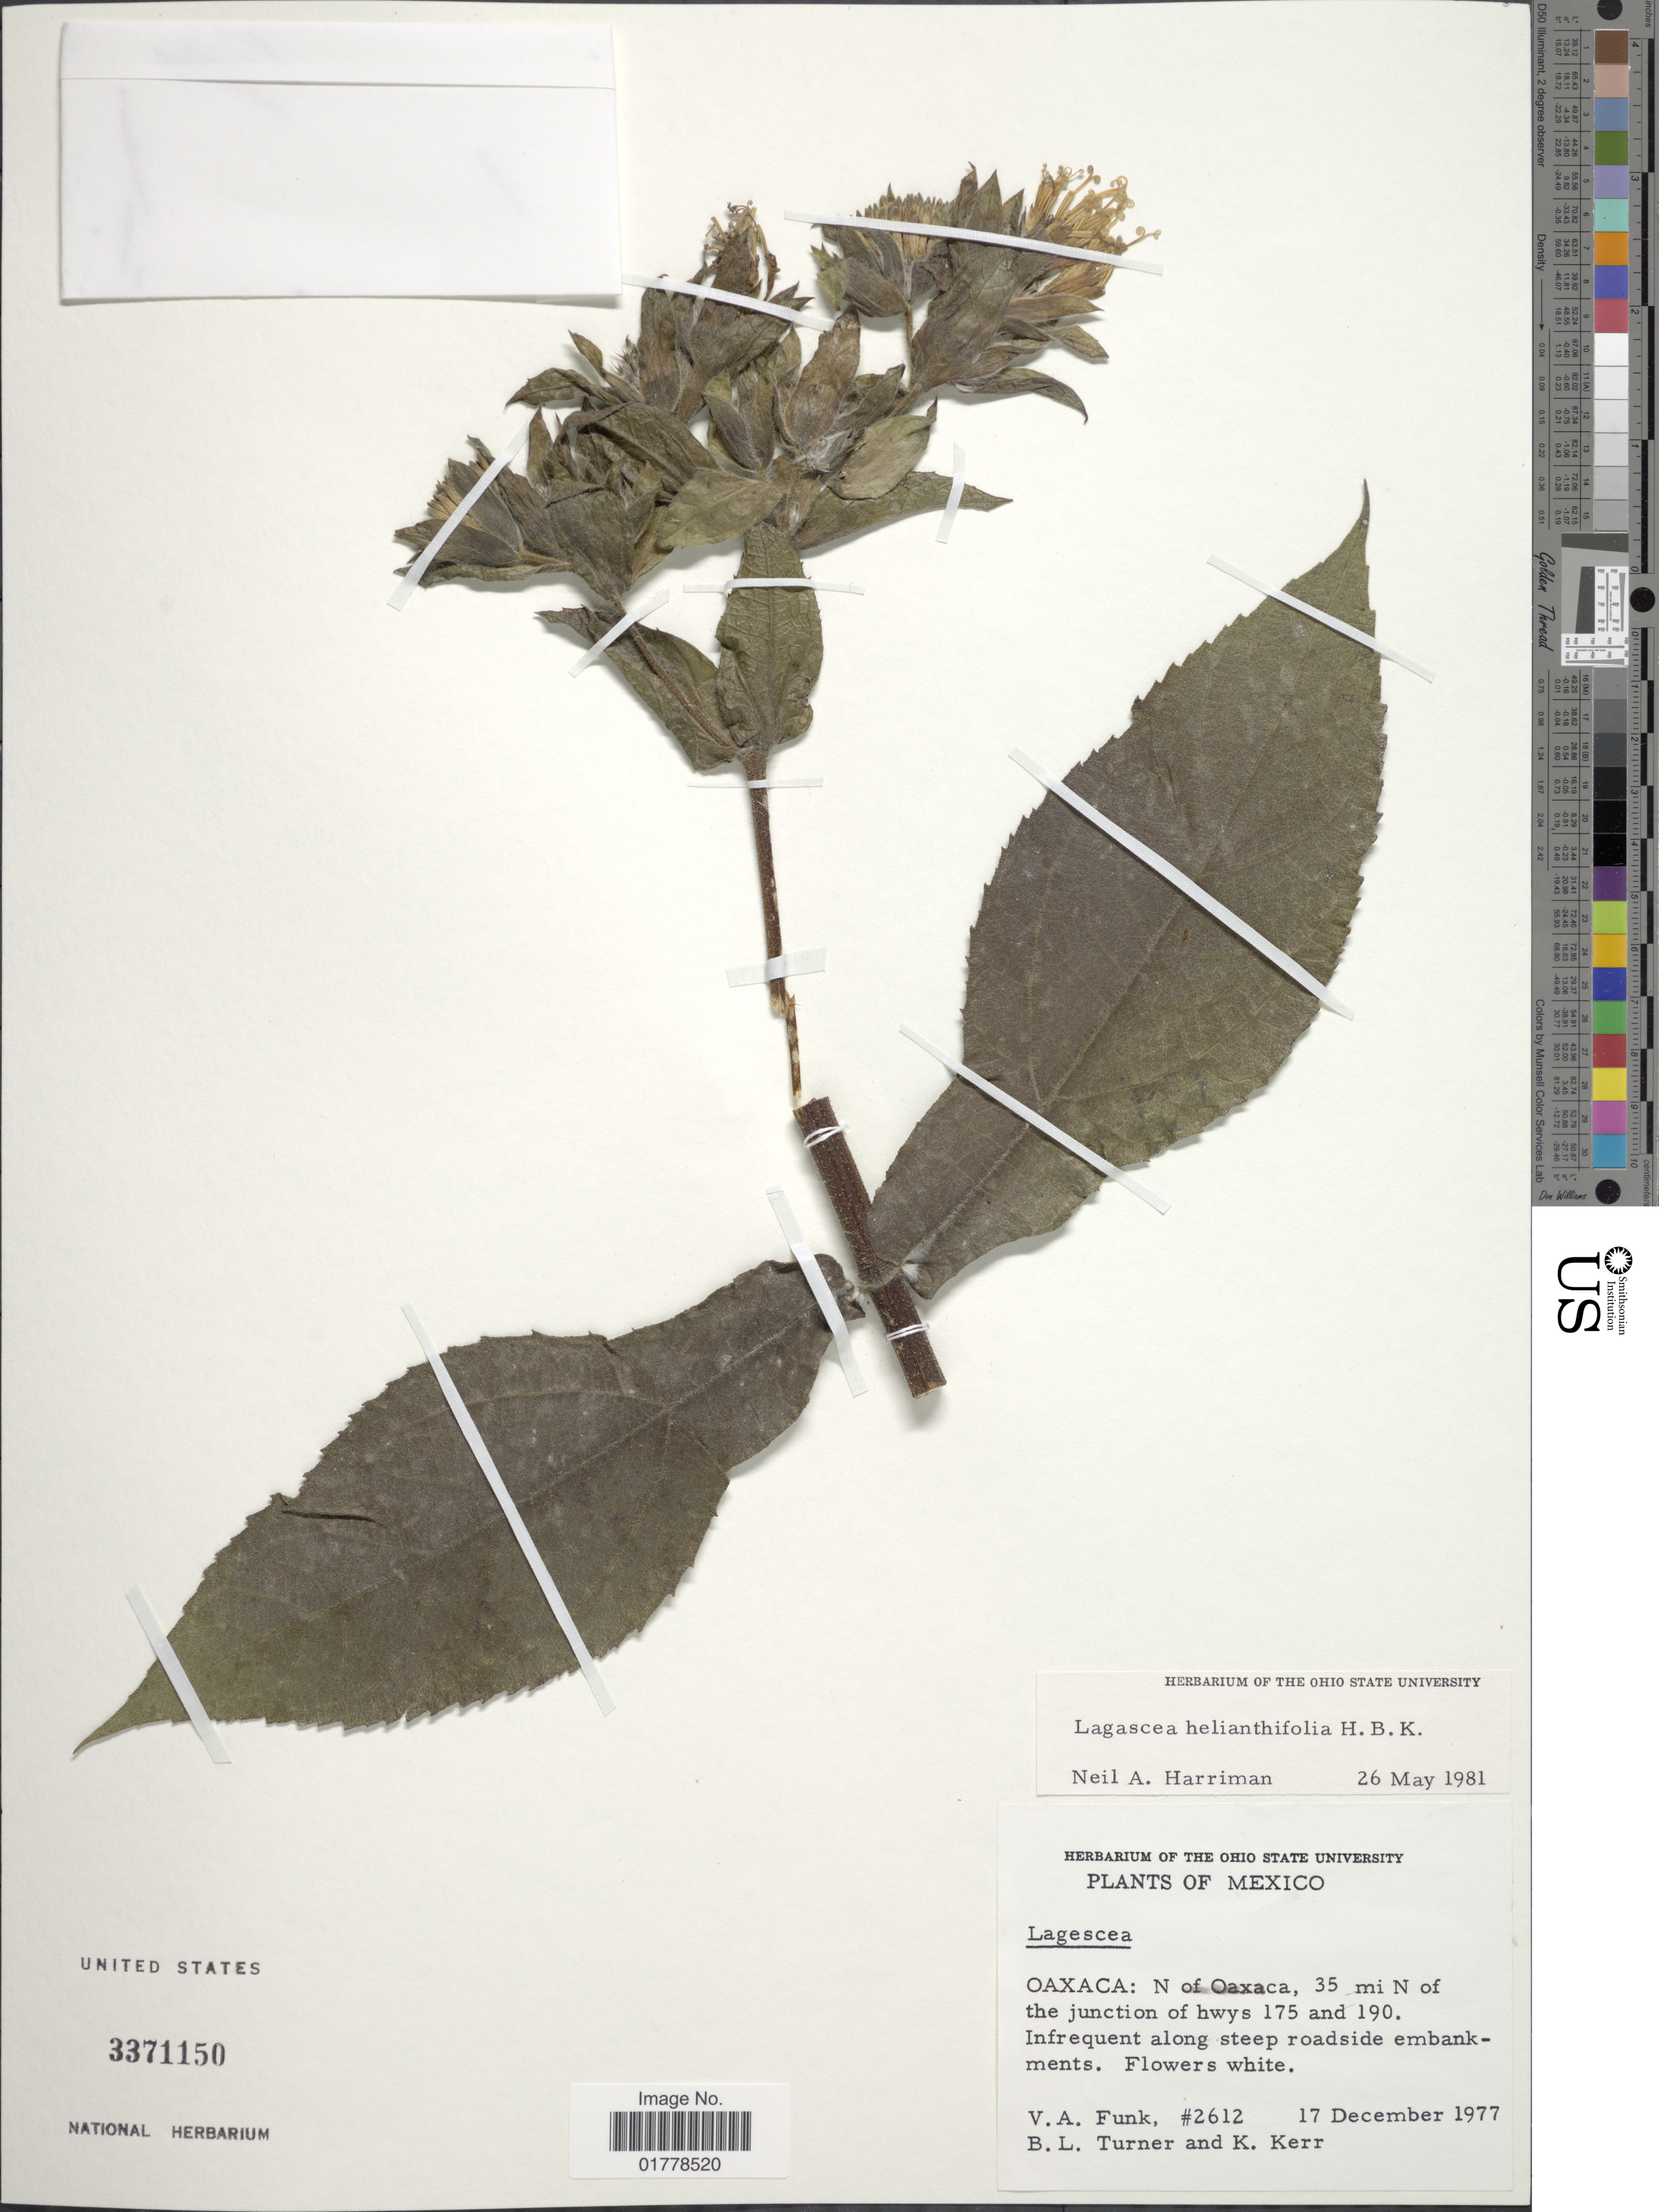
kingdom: Plantae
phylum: Tracheophyta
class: Magnoliopsida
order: Asterales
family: Asteraceae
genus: Lasianthaea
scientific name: Lasianthaea helianthoides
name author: Zucc. & DC.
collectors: V. Funk, B. L. Turner & K. Kerr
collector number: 2612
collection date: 1977-12-17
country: Mexico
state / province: Oaxaca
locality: Oaxaca: N of Oaxaca, 35 mi N of the junction of hwys 175 and 190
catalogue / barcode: US 3371150